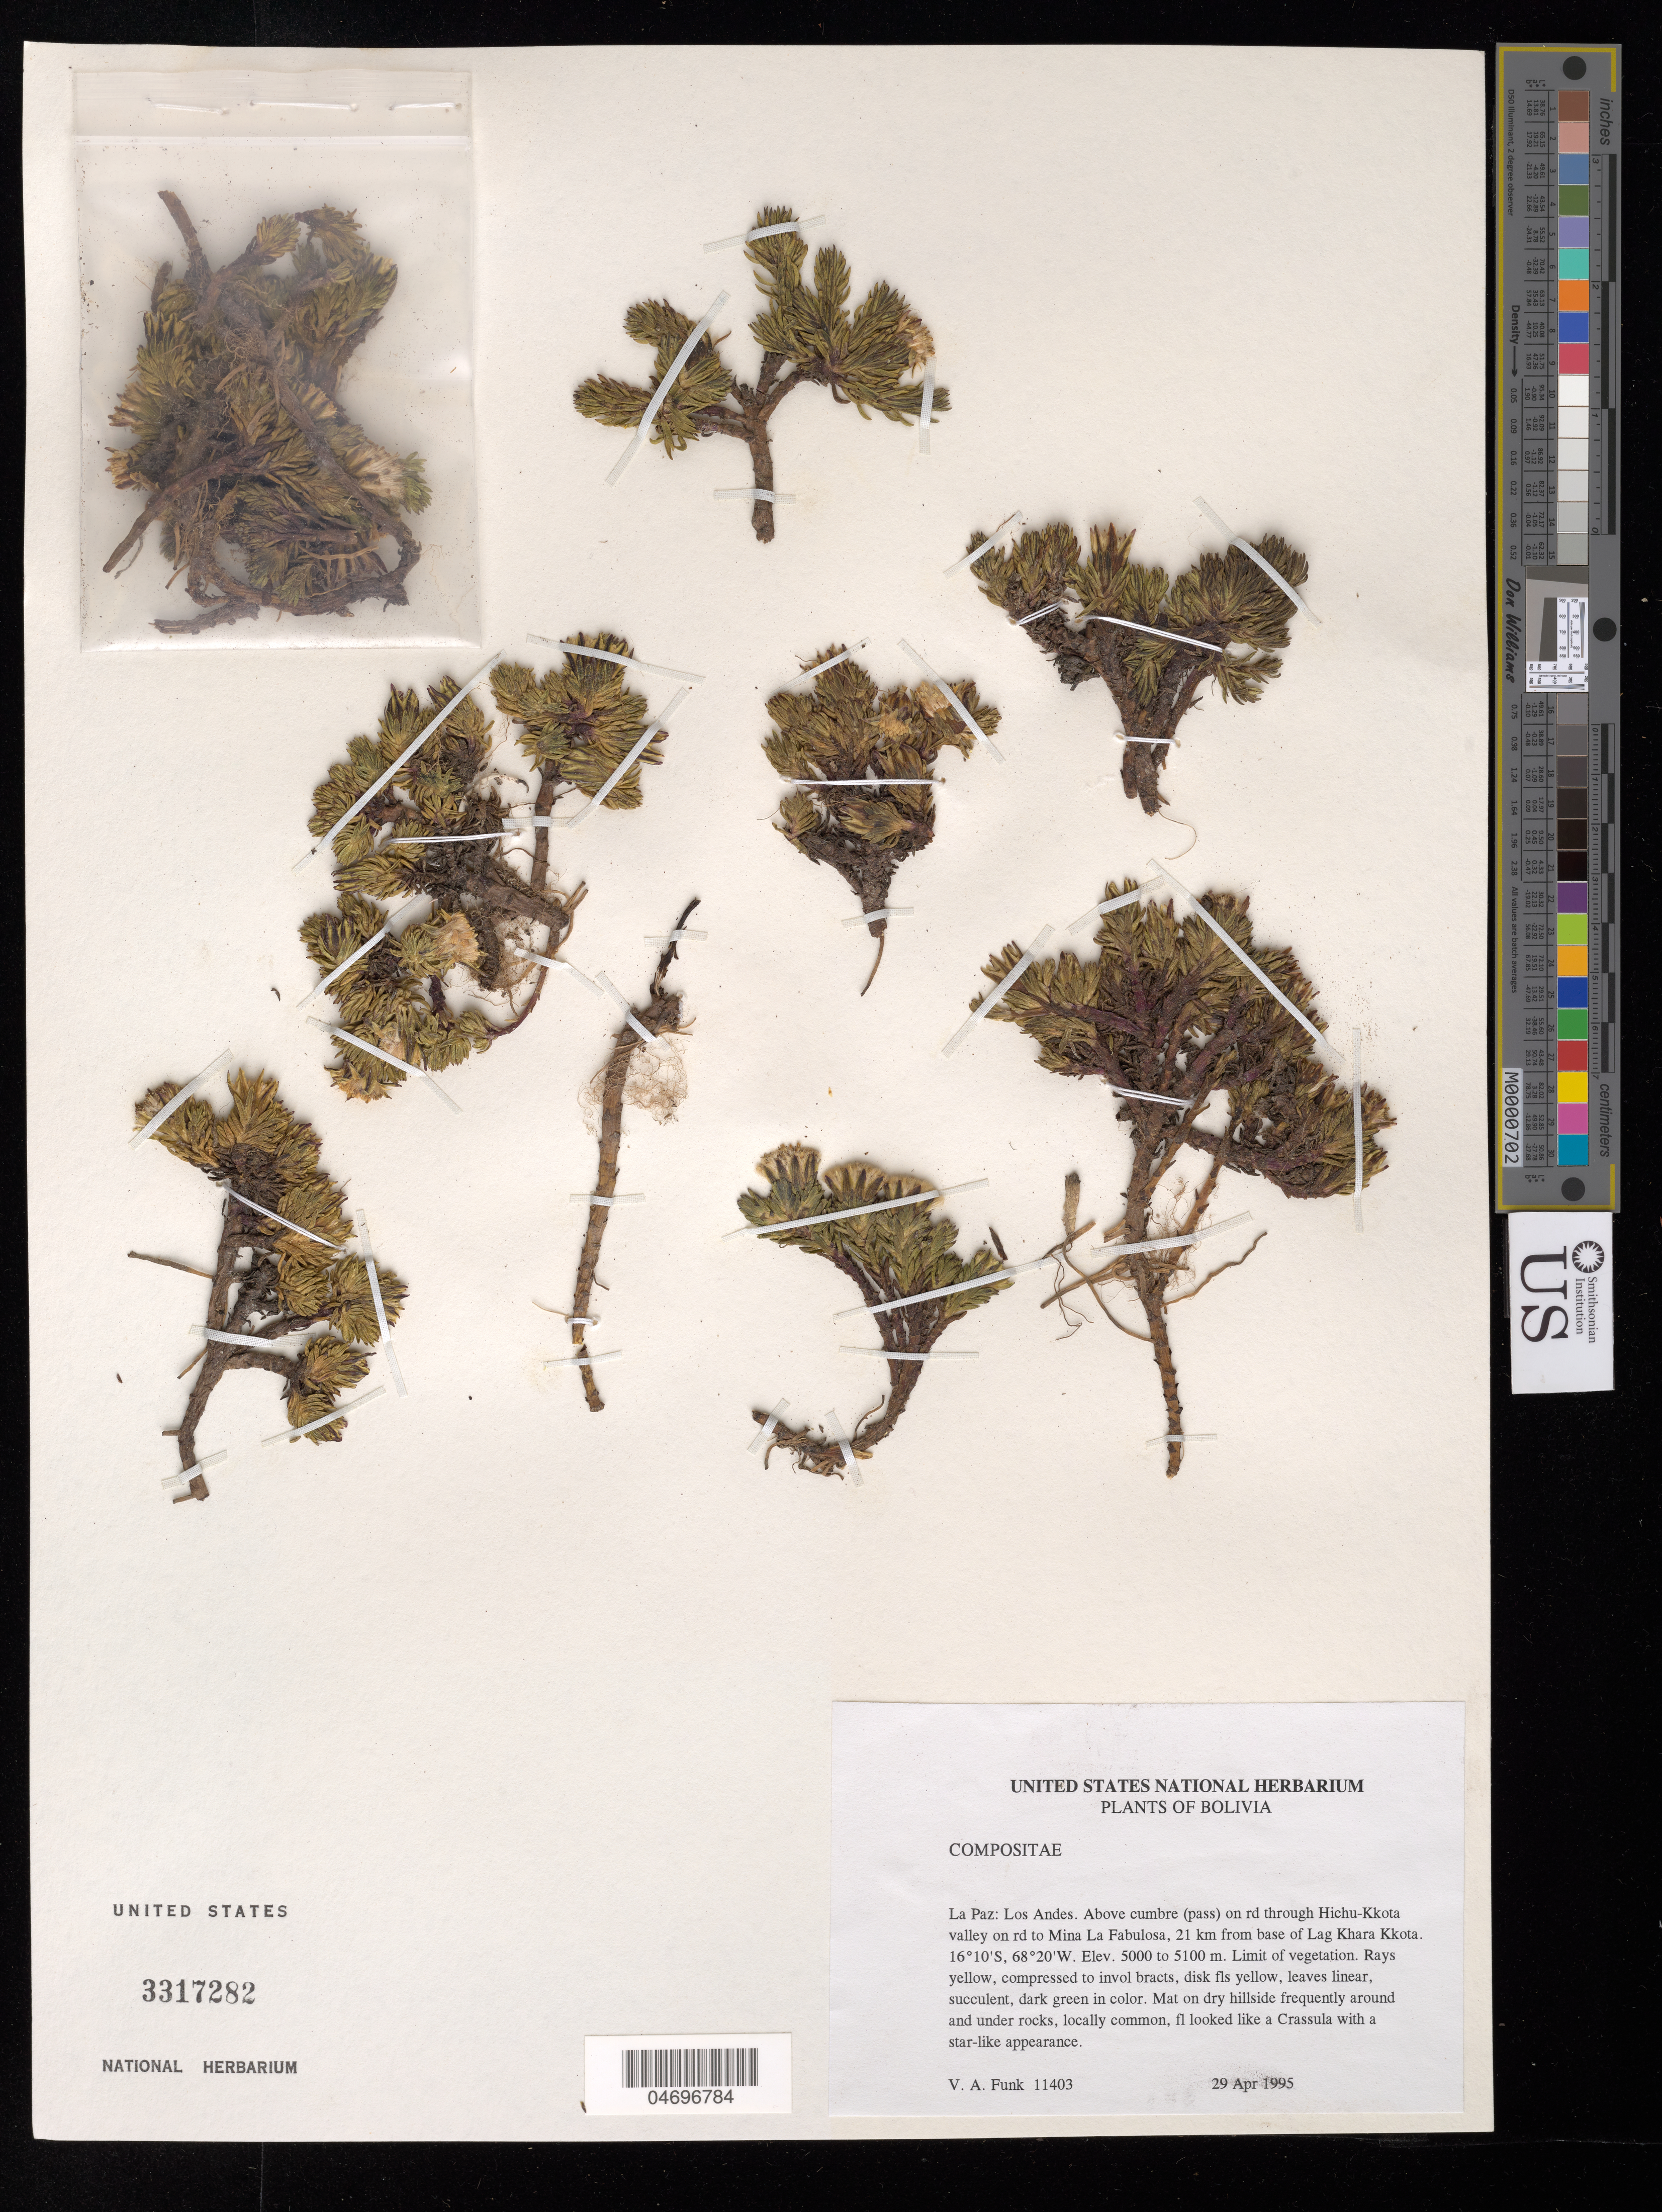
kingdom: Plantae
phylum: Tracheophyta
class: Magnoliopsida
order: Asterales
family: Asteraceae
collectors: V. Funk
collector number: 11403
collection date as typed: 29 Apr 1995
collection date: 1995-04-29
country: Bolivia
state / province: La Páz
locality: Los Andes. Above cumbre (pass) on rd through Hichu-Kkota valley on rd to Mina La Fabulosa, 21 km from base of Lag Khara Kkota.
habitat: Dry hillside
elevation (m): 5000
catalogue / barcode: US 3317282